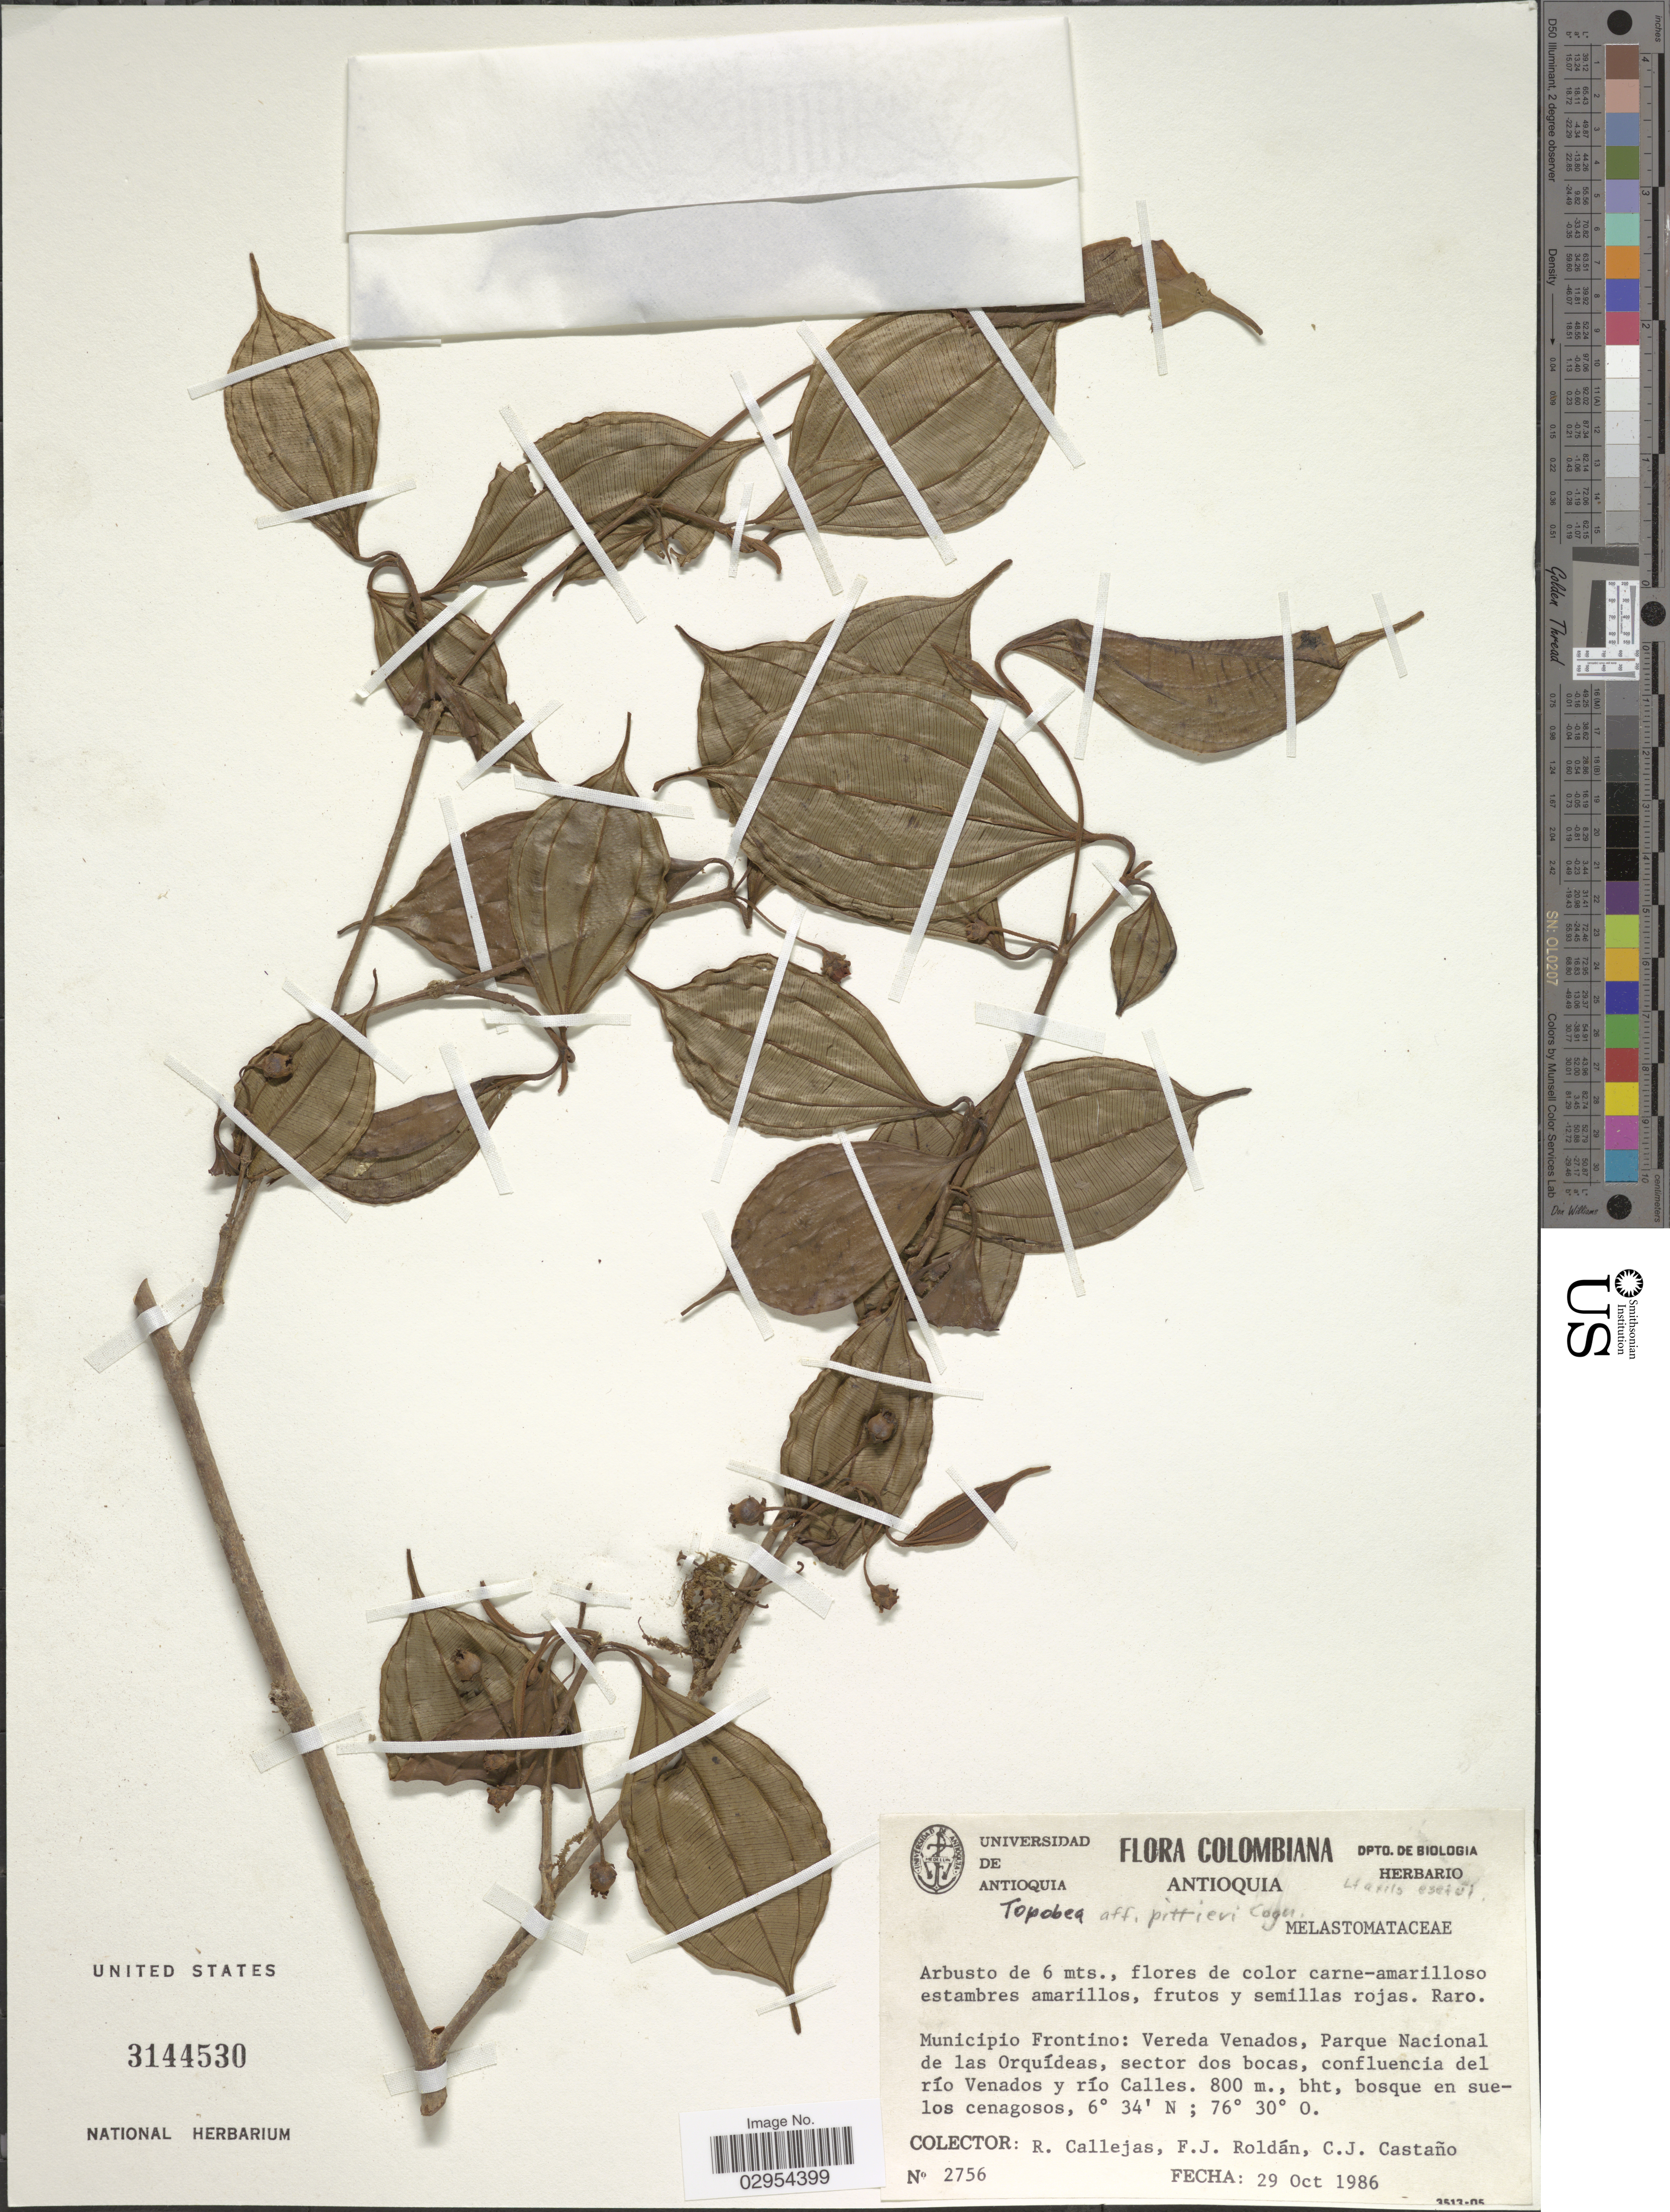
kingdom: Plantae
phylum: Tracheophyta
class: Magnoliopsida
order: Myrtales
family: Melastomataceae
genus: Topobea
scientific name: Topobea sp.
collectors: R. Callejas, F. J. Roldán & C. Castaño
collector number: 2756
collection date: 1986-10-29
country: Colombia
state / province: Antioquia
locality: Municipio Forntino: Vereda Venados, Parque Nacional de las Orquídas, sector dos bocas, confluencia del río Venados y río Calles.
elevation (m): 800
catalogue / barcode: US 3144530